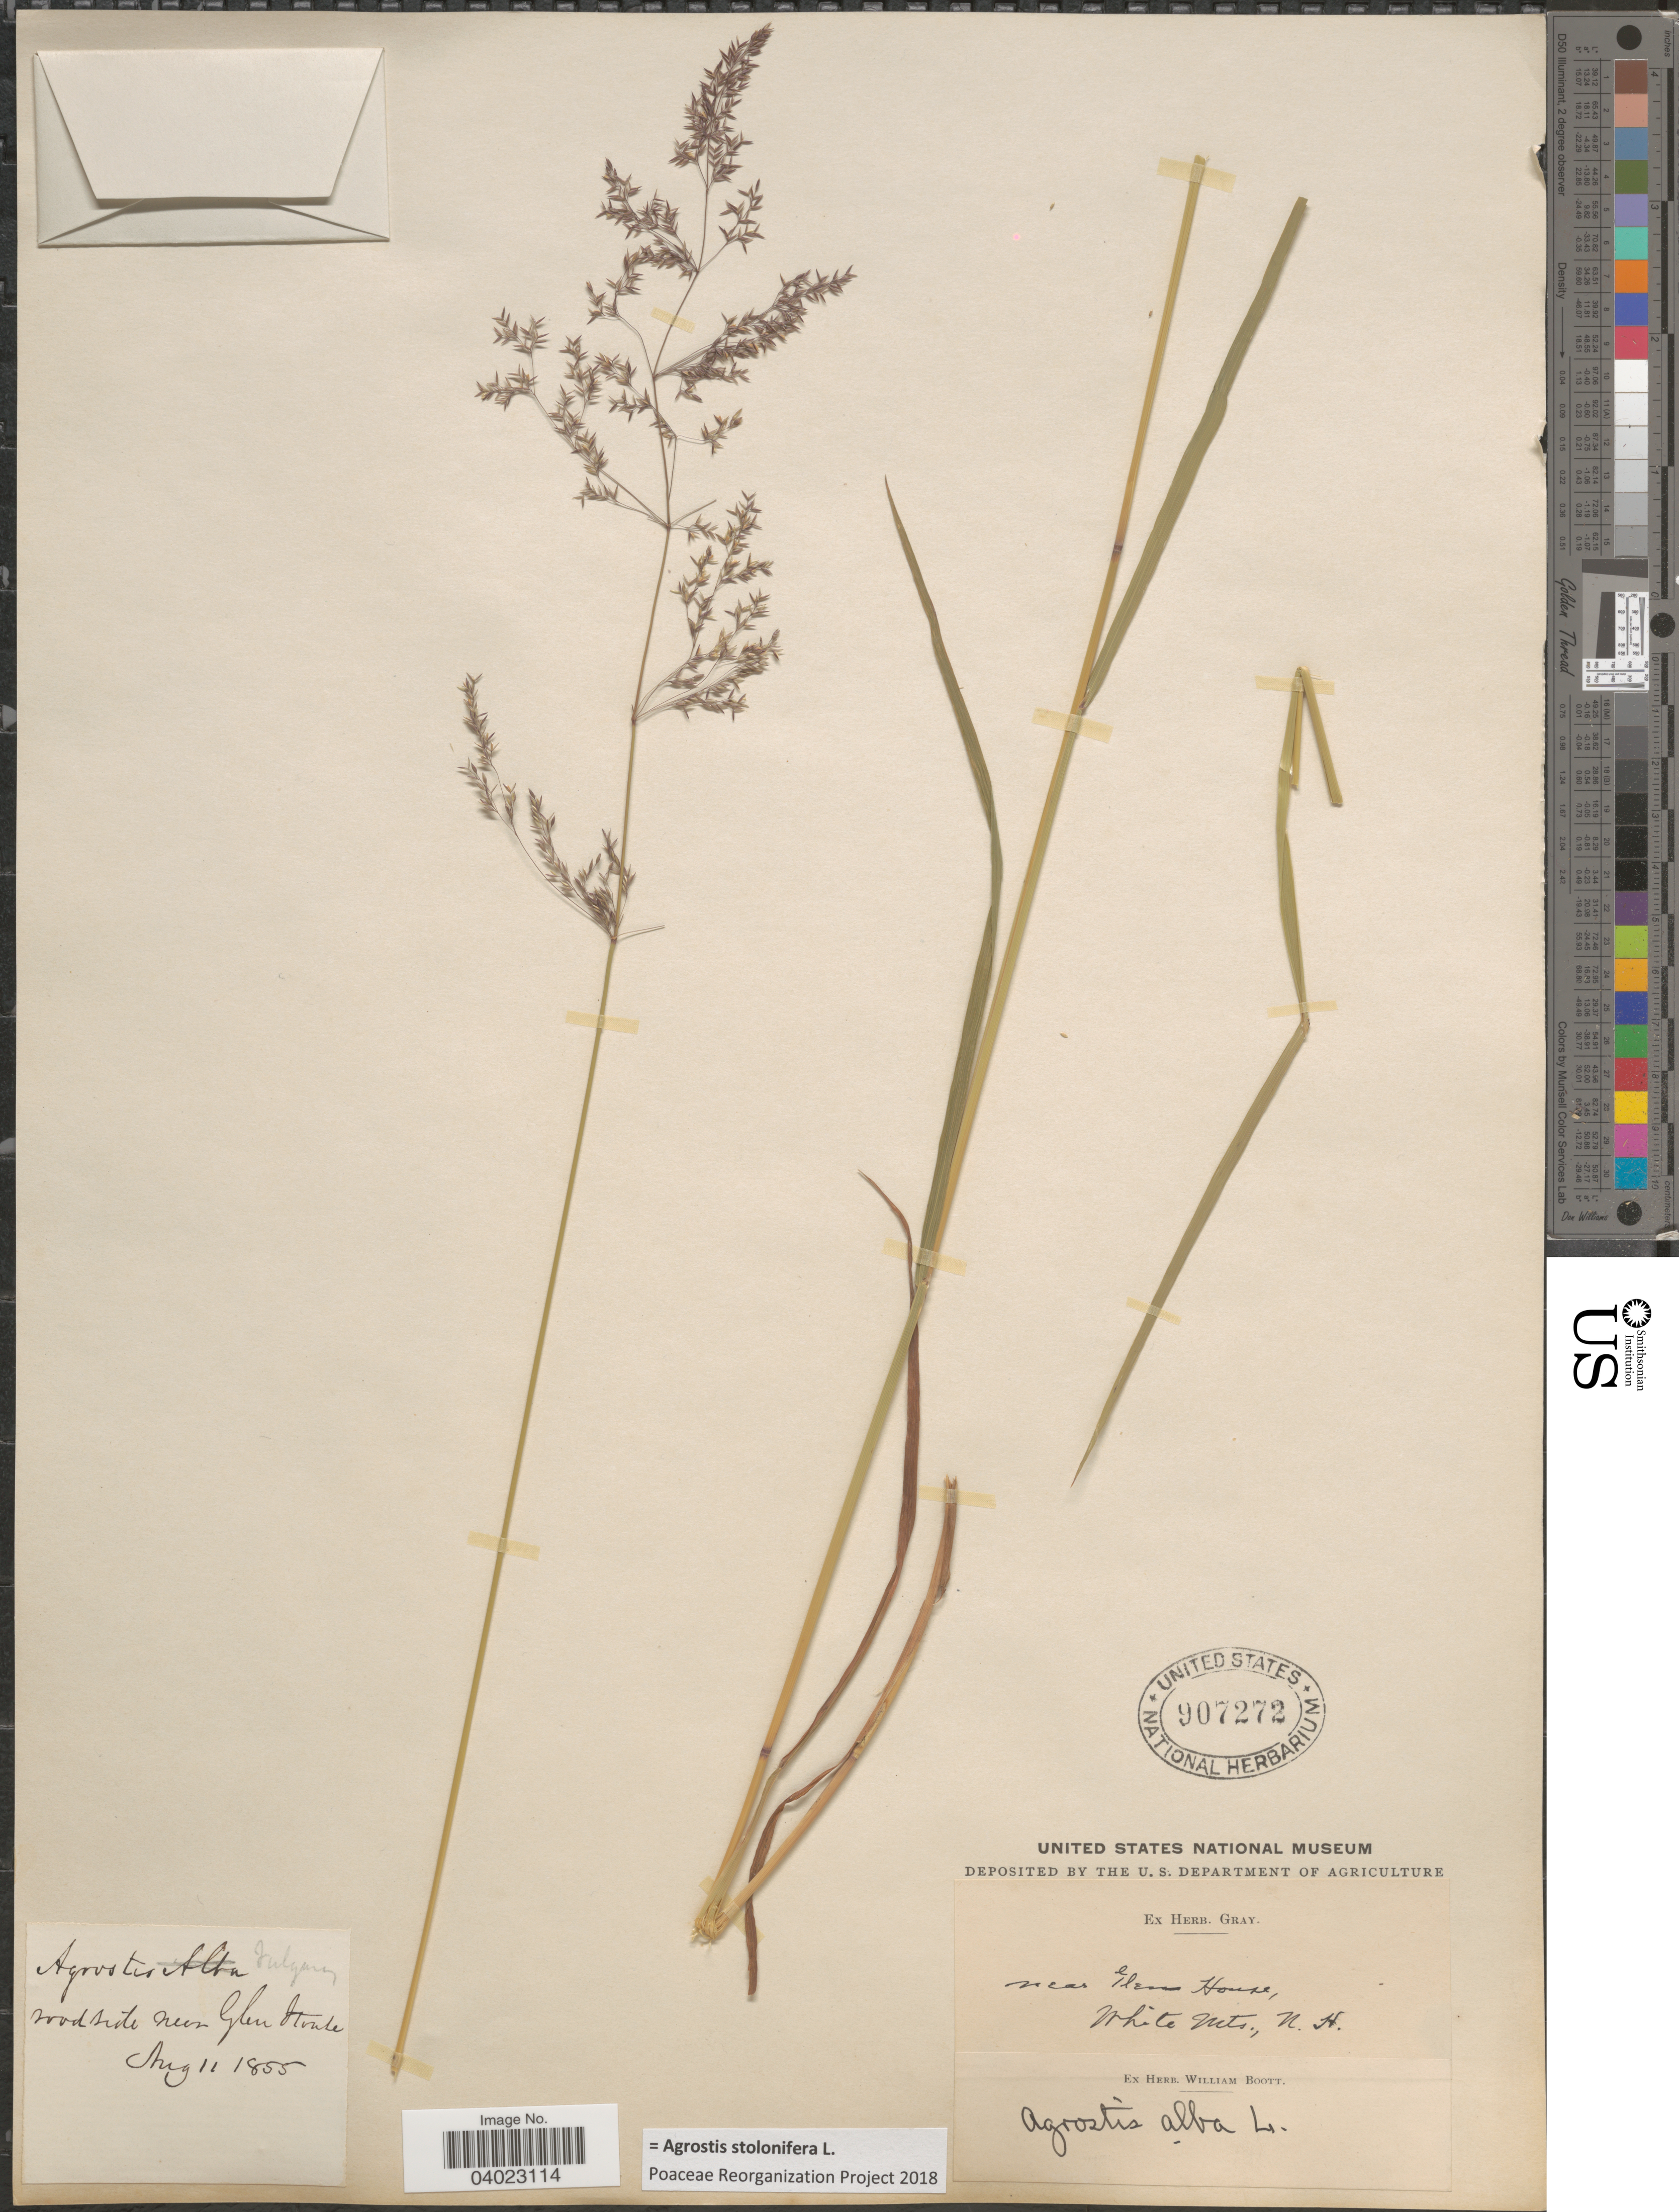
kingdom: Plantae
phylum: Tracheophyta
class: Liliopsida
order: Poales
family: Poaceae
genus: Agrostis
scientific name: Agrostis stolonifera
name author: L.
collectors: ex herb. Gray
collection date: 1855-08-11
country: United States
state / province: New Hampshire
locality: Roadside near Glenn House, White Mts.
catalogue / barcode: US 907275